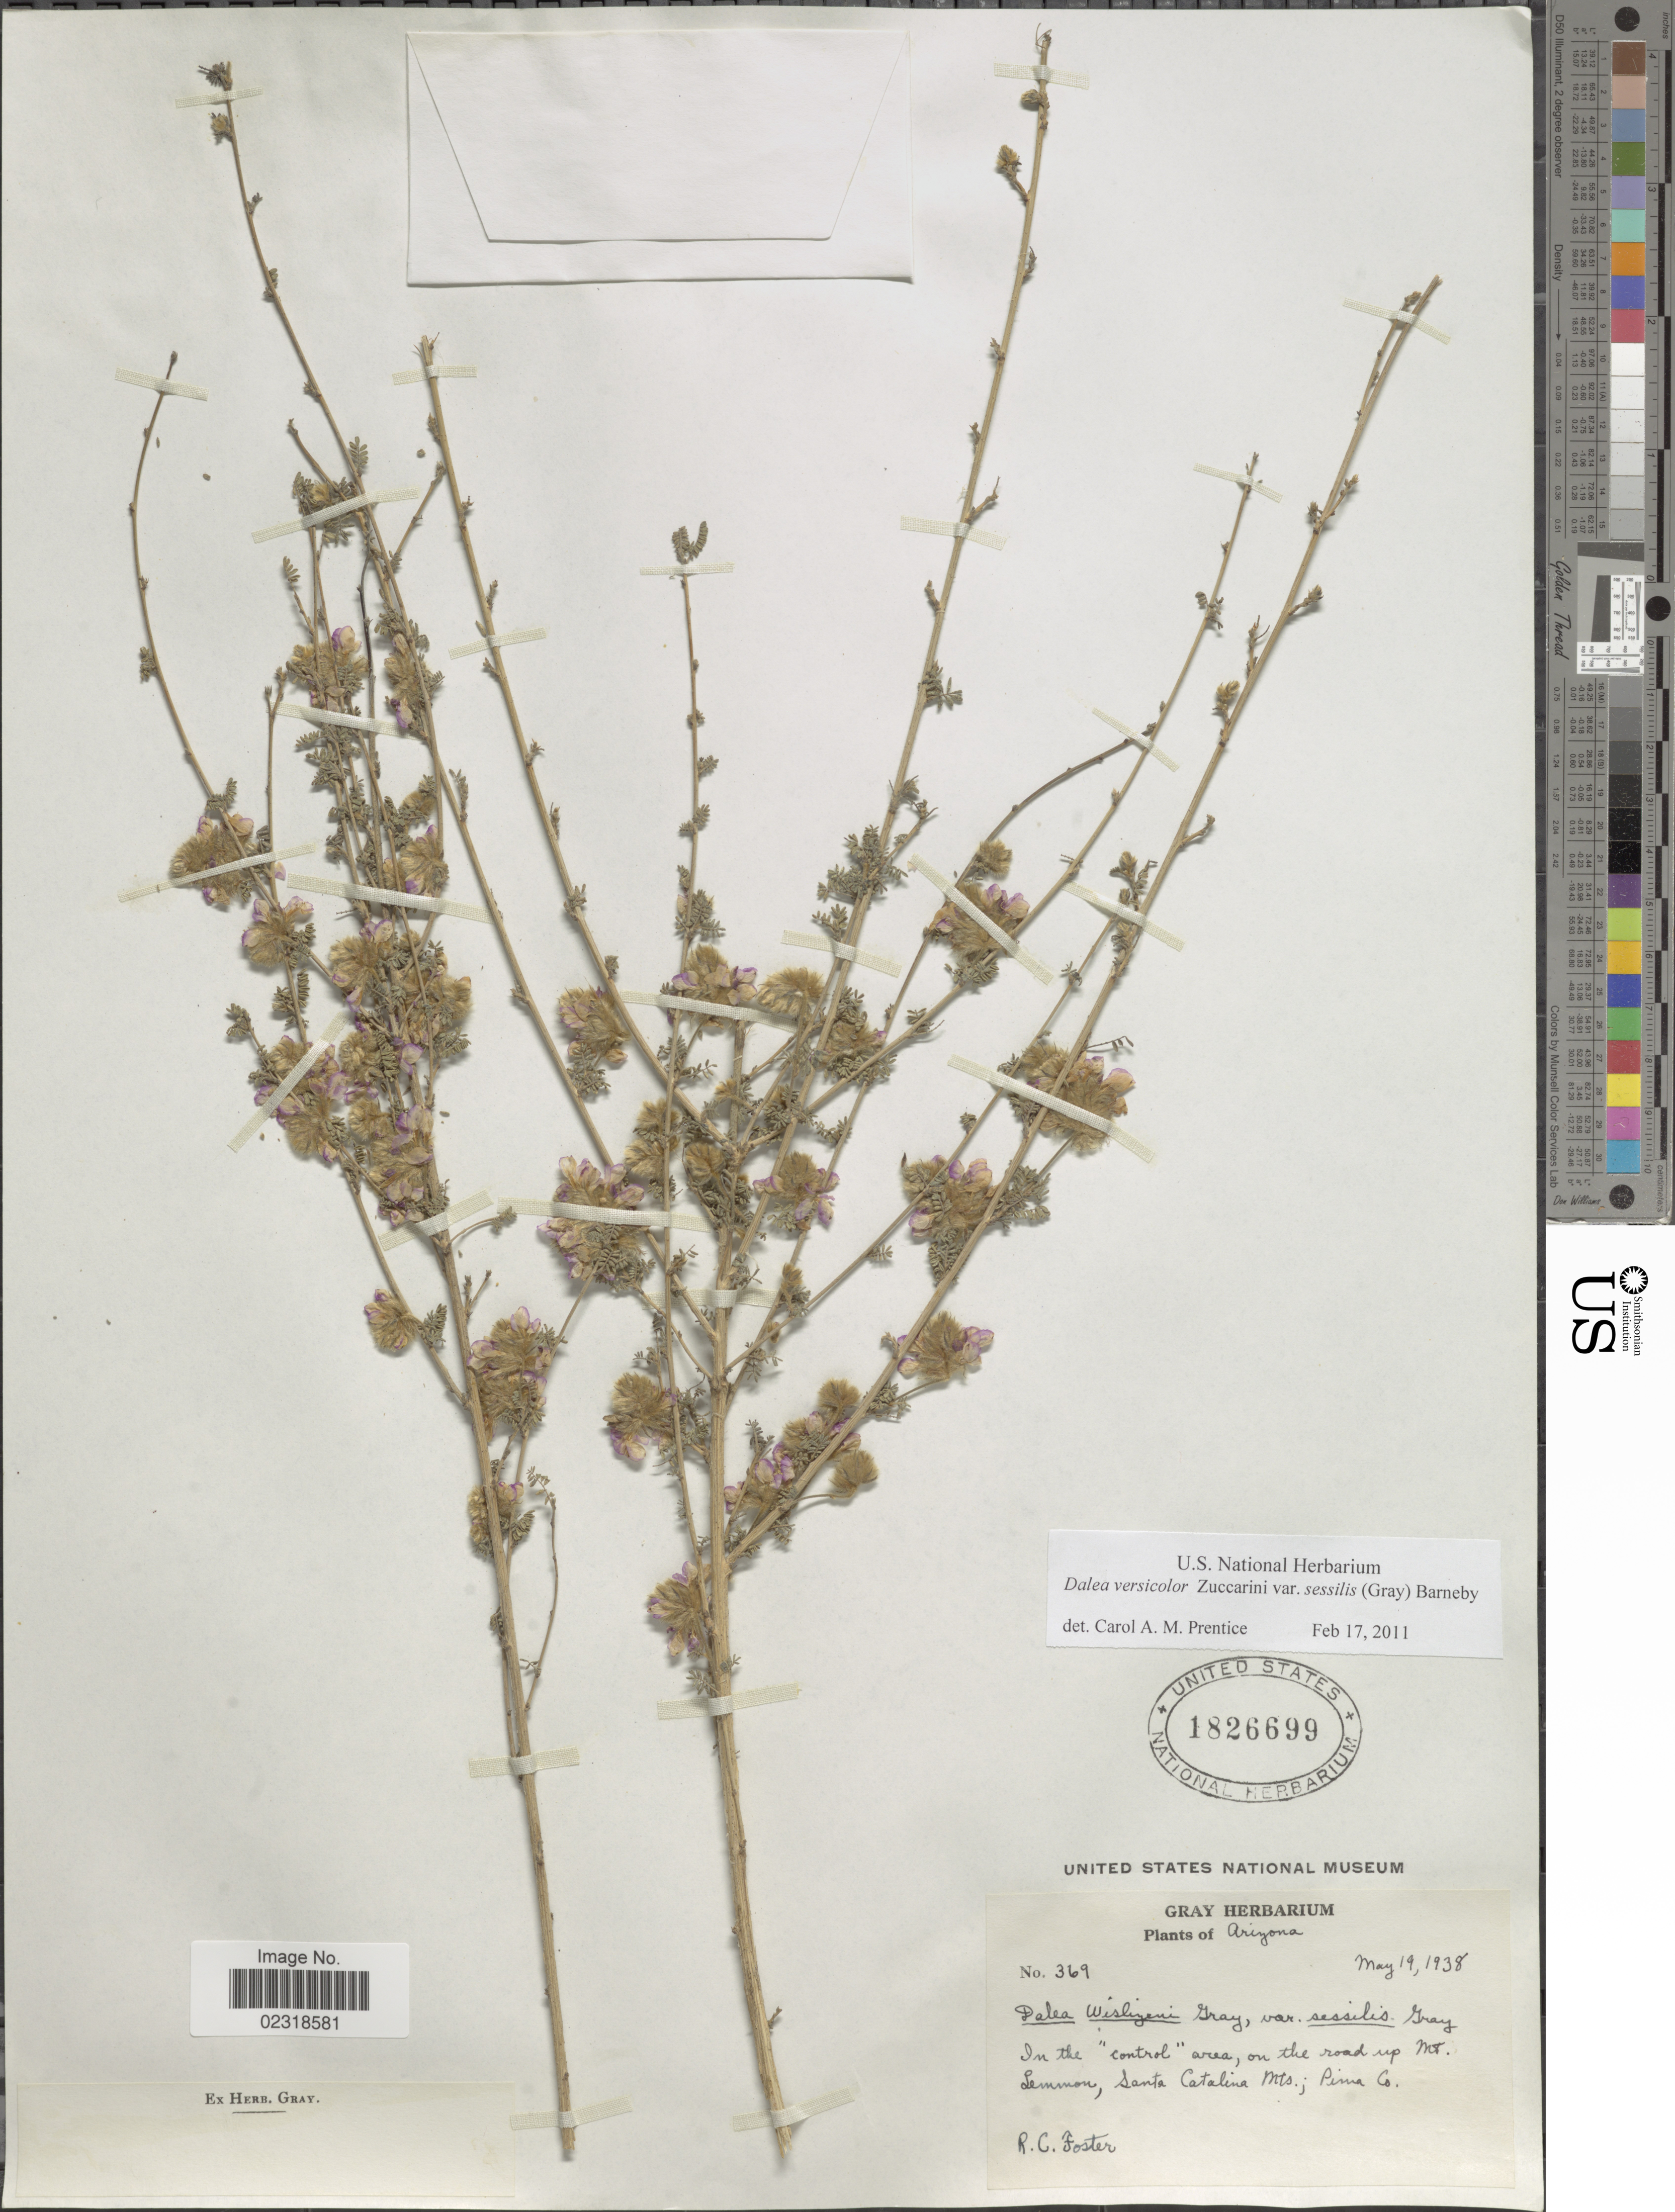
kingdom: Plantae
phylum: Tracheophyta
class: Magnoliopsida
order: Fabales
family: Fabaceae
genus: Dalea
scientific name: Dalea versicolor var. sessilis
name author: Zucc.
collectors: R. C. Foster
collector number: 369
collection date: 1938-05-19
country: United States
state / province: Arizona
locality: In the control area, on the road up Mt. Lemmon, Santa Catalina Mts., Pima Co.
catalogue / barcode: US 1826699